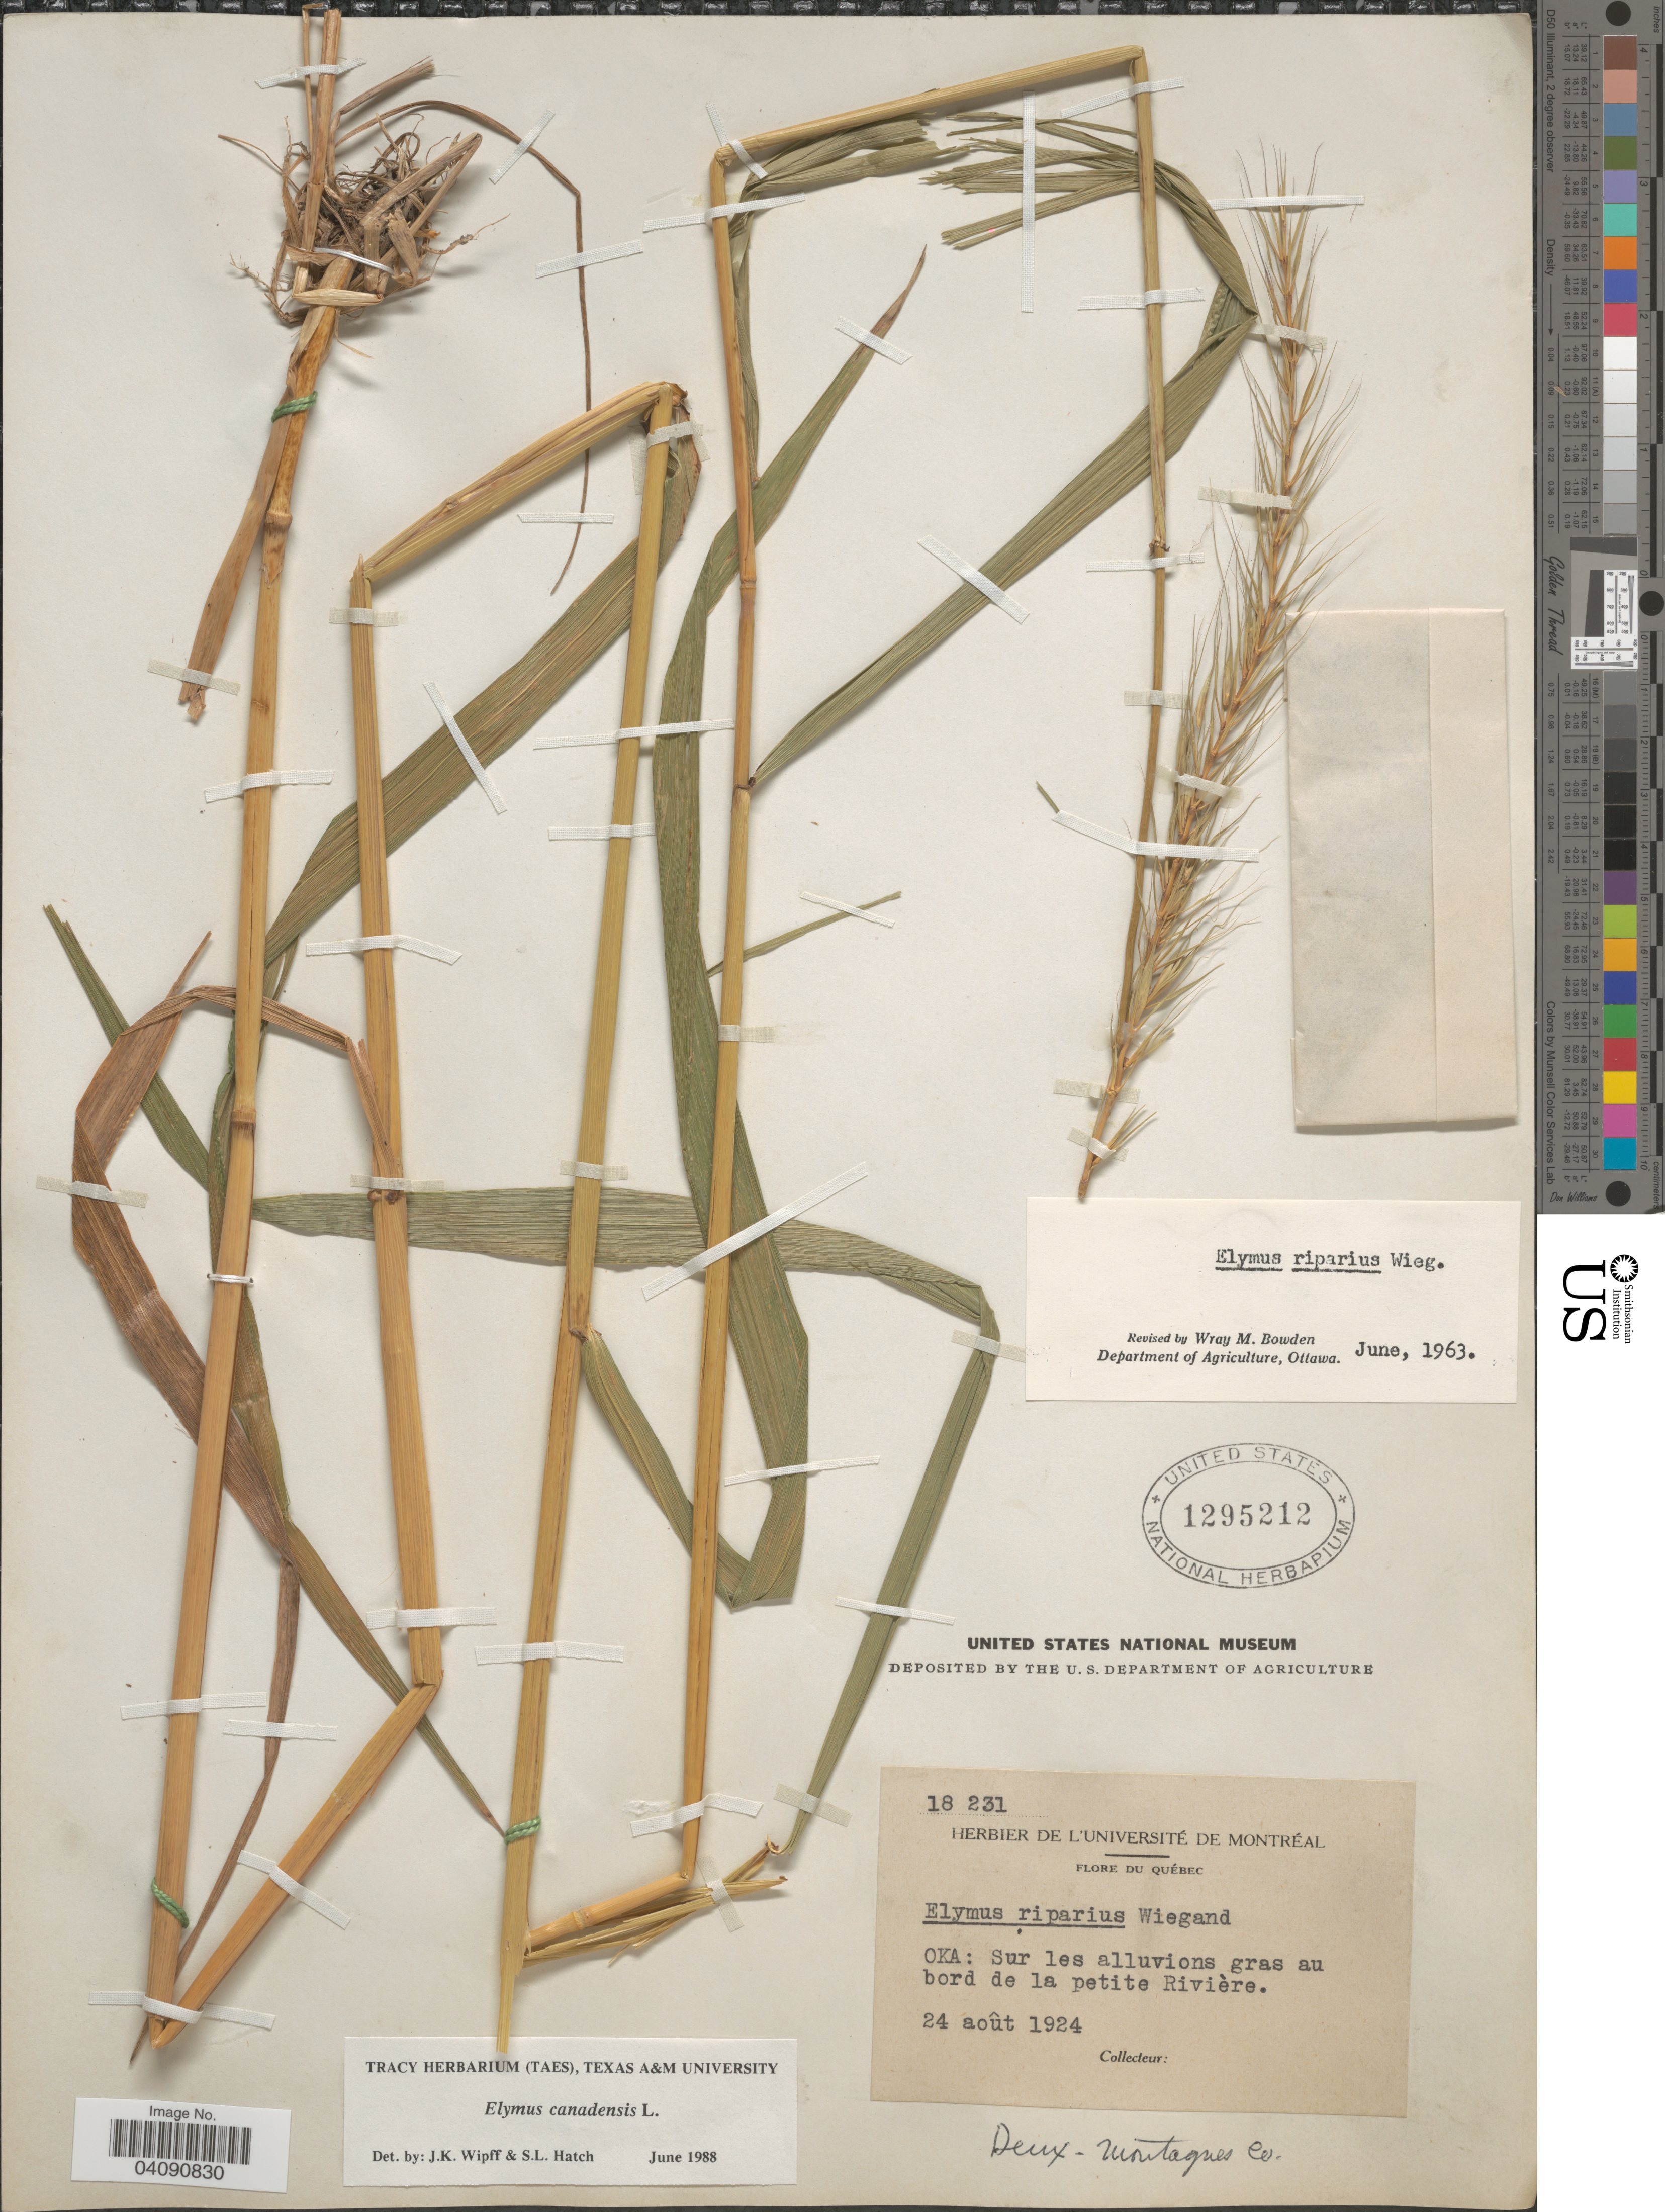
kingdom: Plantae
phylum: Tracheophyta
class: Liliopsida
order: Poales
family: Poaceae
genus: Elymus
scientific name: Elymus canadensis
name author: L.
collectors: Universite de Montreal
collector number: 18231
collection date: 1924-08-24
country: Canada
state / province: Quebec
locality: Oka: Sur les alluvions gras au bord de la petite Rivière. Deux-Montagnes Co.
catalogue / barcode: US 1295212